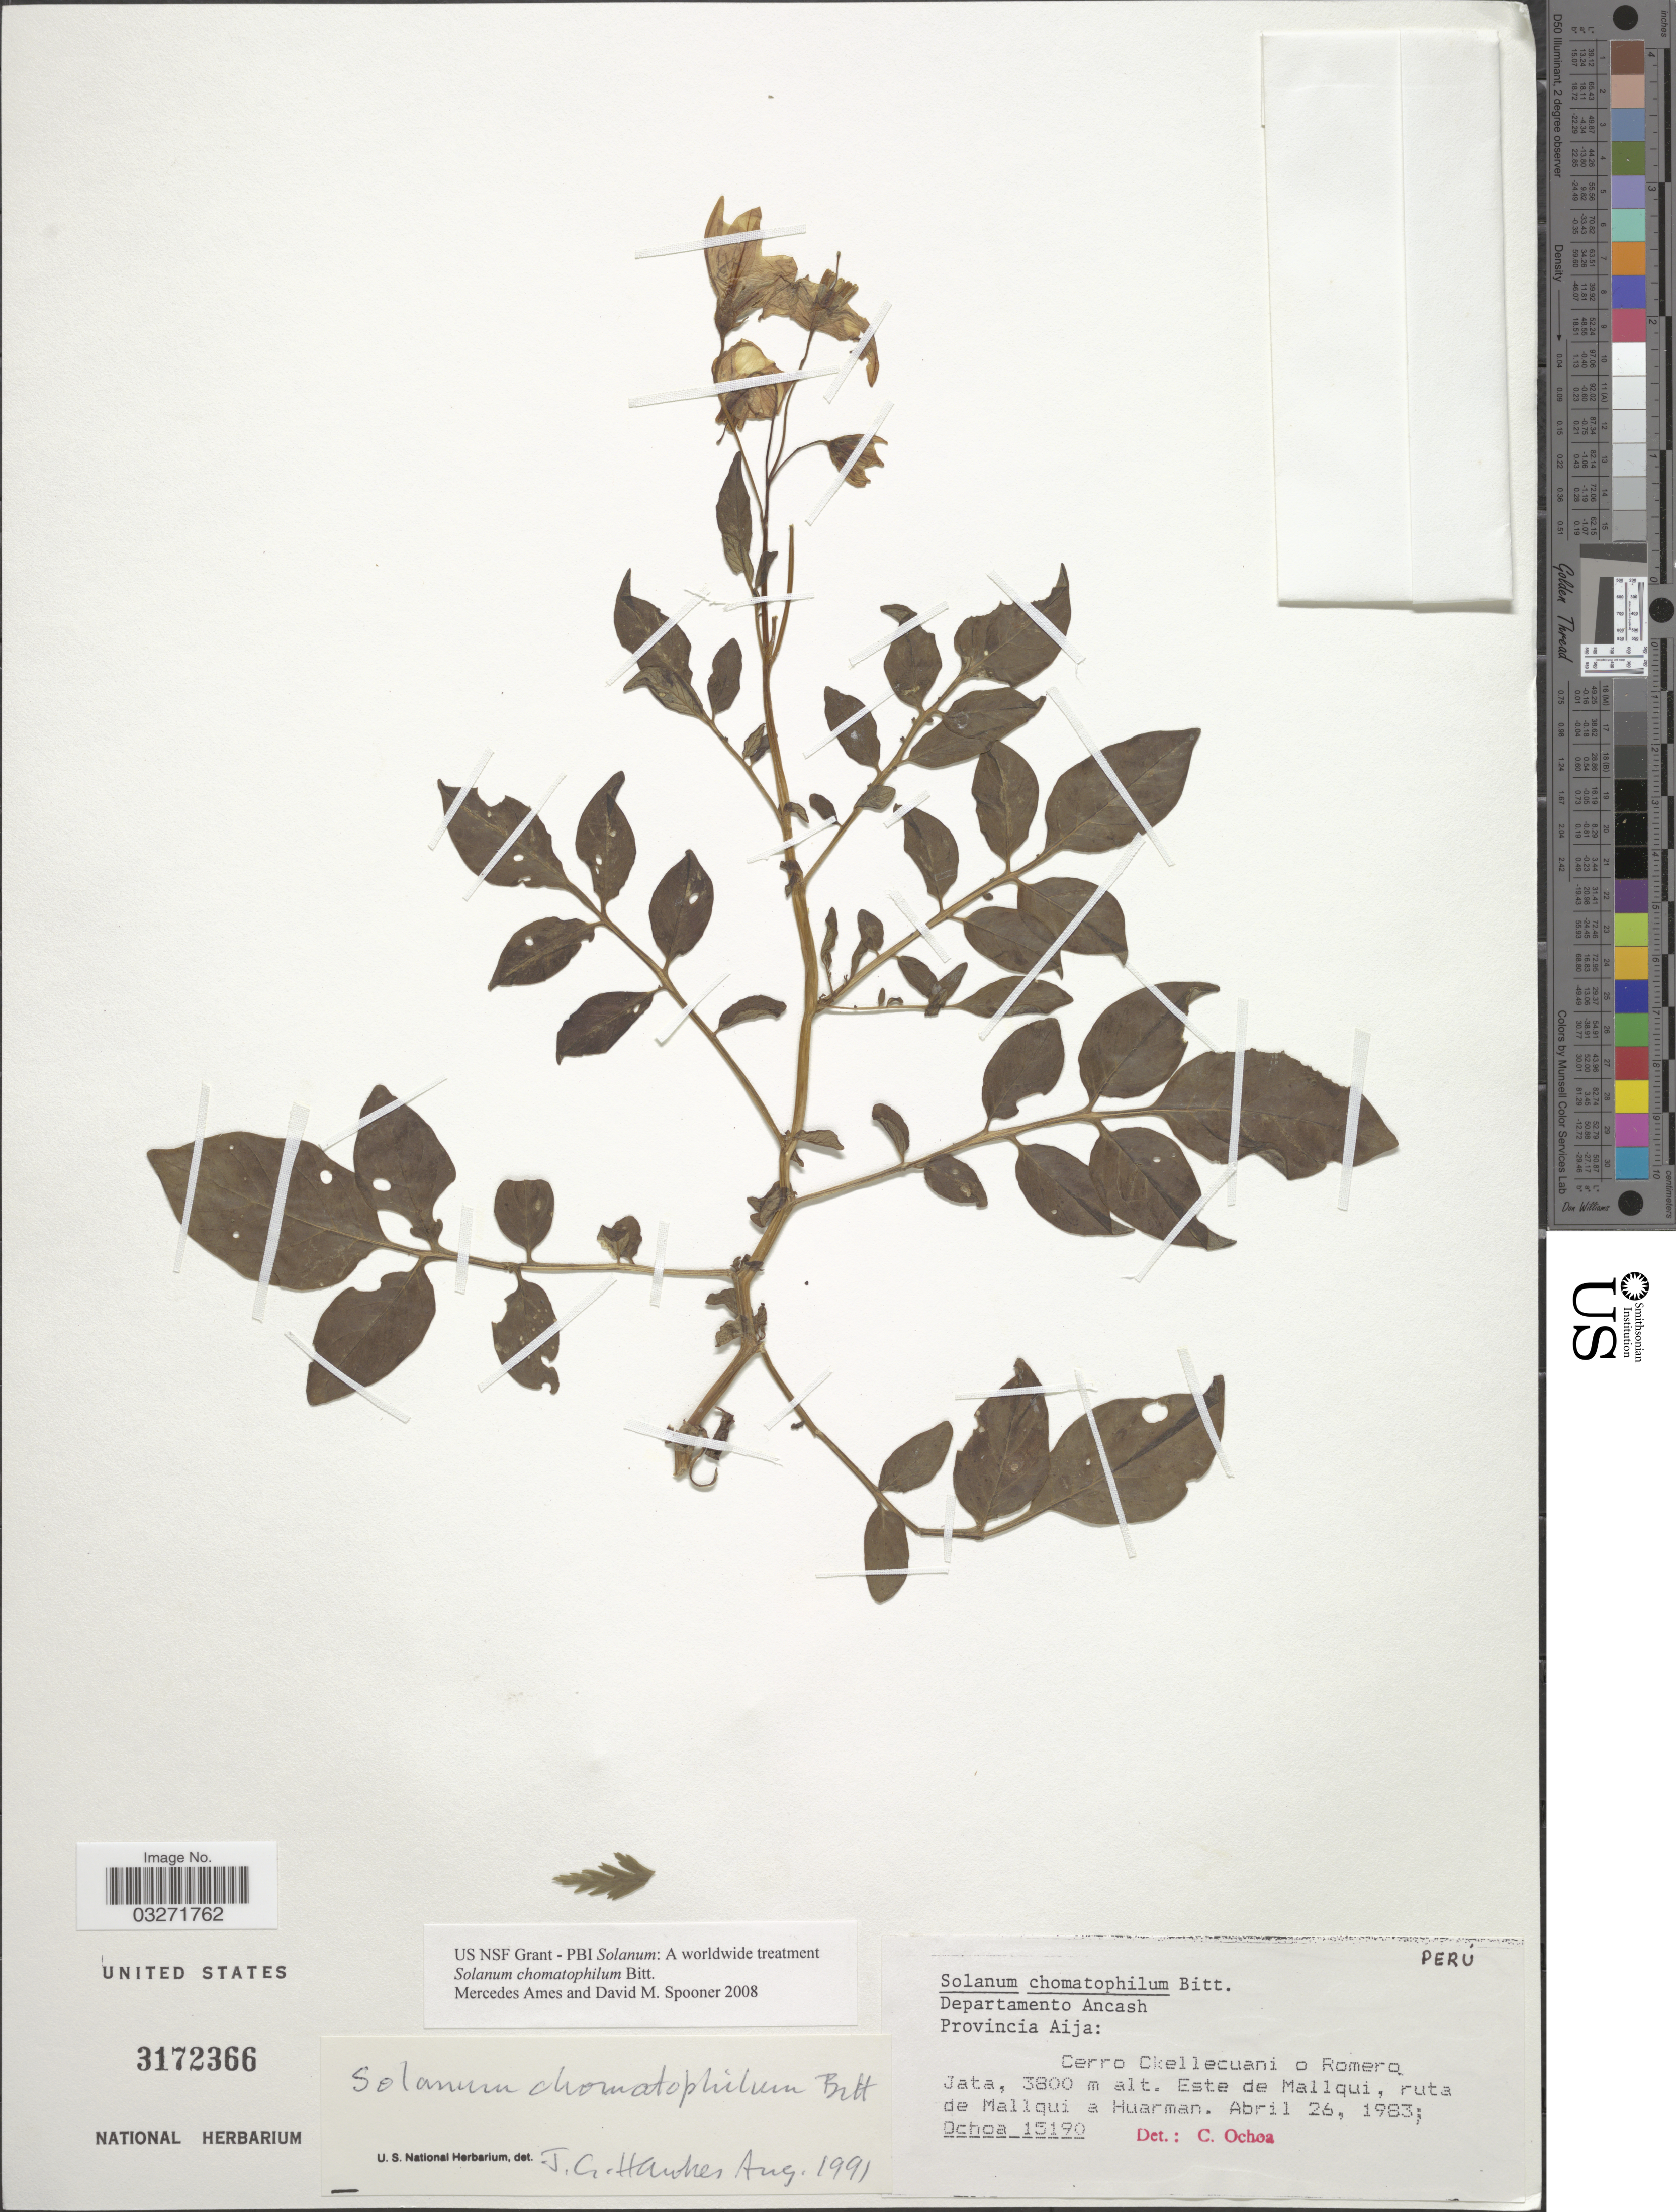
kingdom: Plantae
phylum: Tracheophyta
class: Magnoliopsida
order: Solanales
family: Solanaceae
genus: Solanum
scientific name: Solanum chomatophilum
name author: Bitter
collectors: -. Ochoa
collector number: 15190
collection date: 1983-04-26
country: Peru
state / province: Ancash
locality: Departamento Ancash. Provincia Aija: Cerro Okellecuani o Romero Jata. Este de Mallqui, ruta de Mallqui a Huarman.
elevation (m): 3800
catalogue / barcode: US 3172366